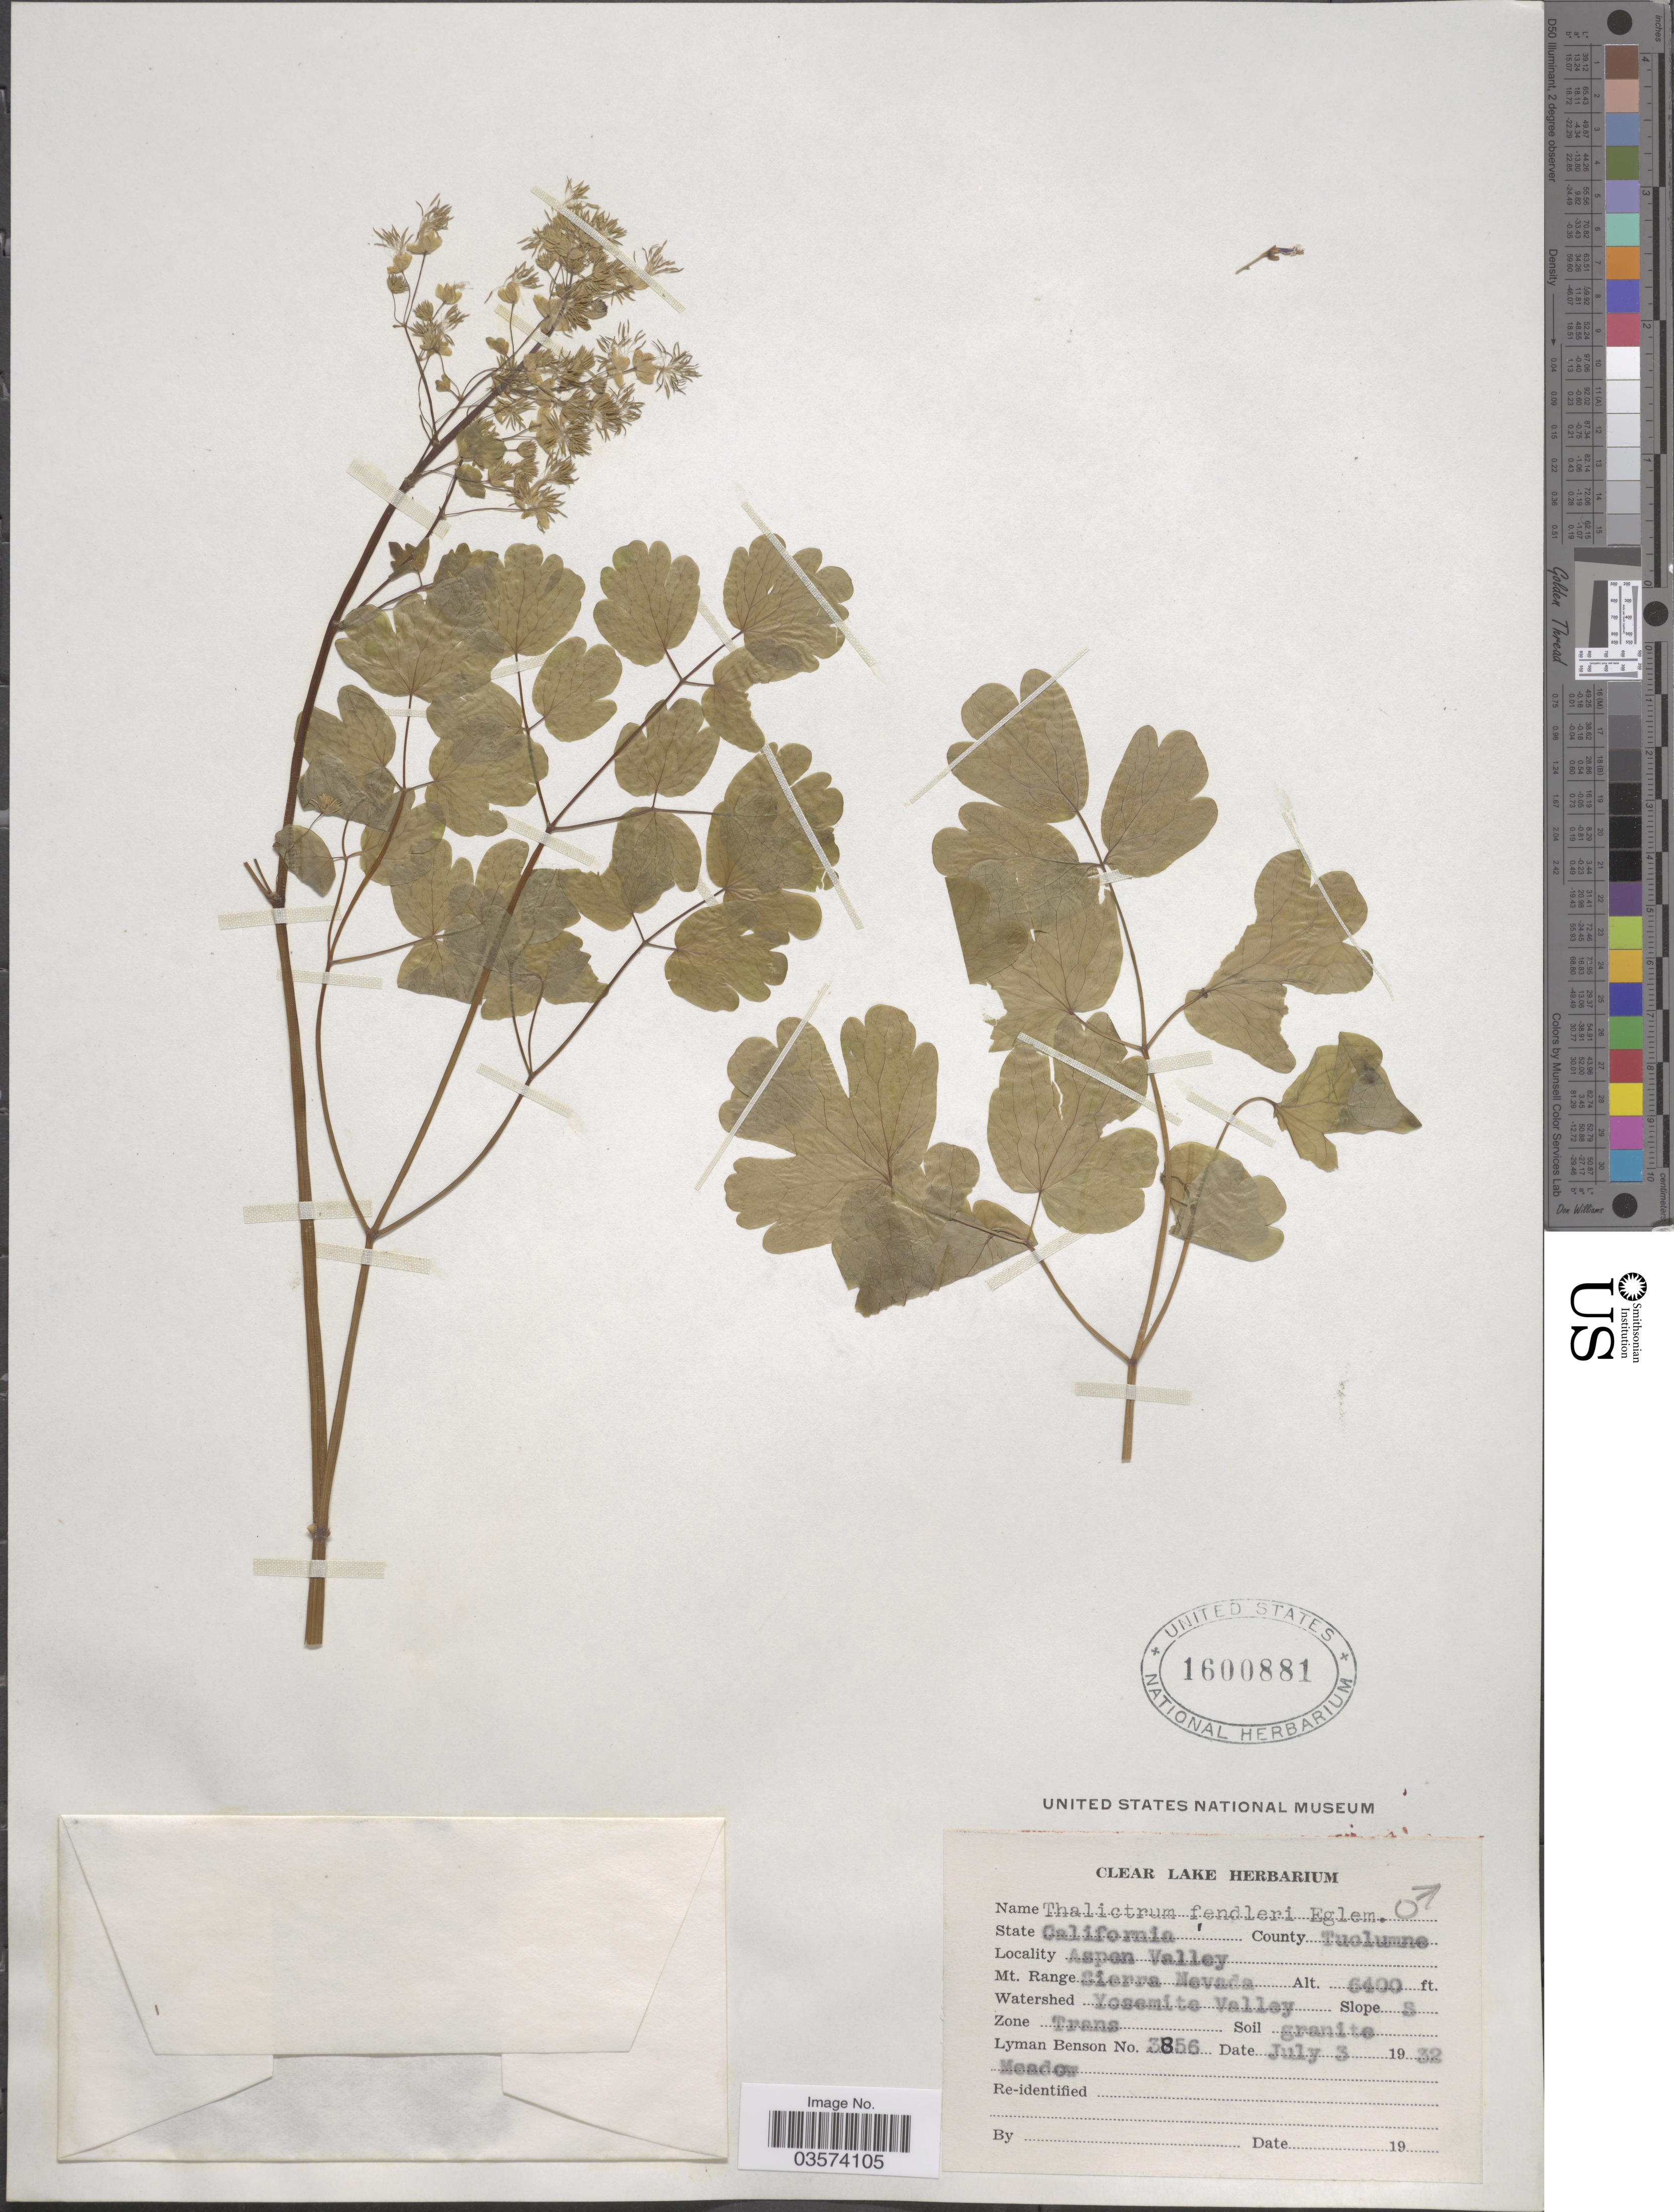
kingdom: Plantae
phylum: Tracheophyta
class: Magnoliopsida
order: Ranunculales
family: Ranunculaceae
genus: Thalictrum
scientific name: Thalictrum fendleri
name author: Engelm. ex A. Gray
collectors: L. D. Benson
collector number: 3856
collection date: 1932-07-03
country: United States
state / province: California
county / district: Tuolumne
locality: County Tuolumne. Aspen Valley. Mt. Range Sierra Nevada. Watershed Yosemite Valley.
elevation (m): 1951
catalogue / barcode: US 1600881